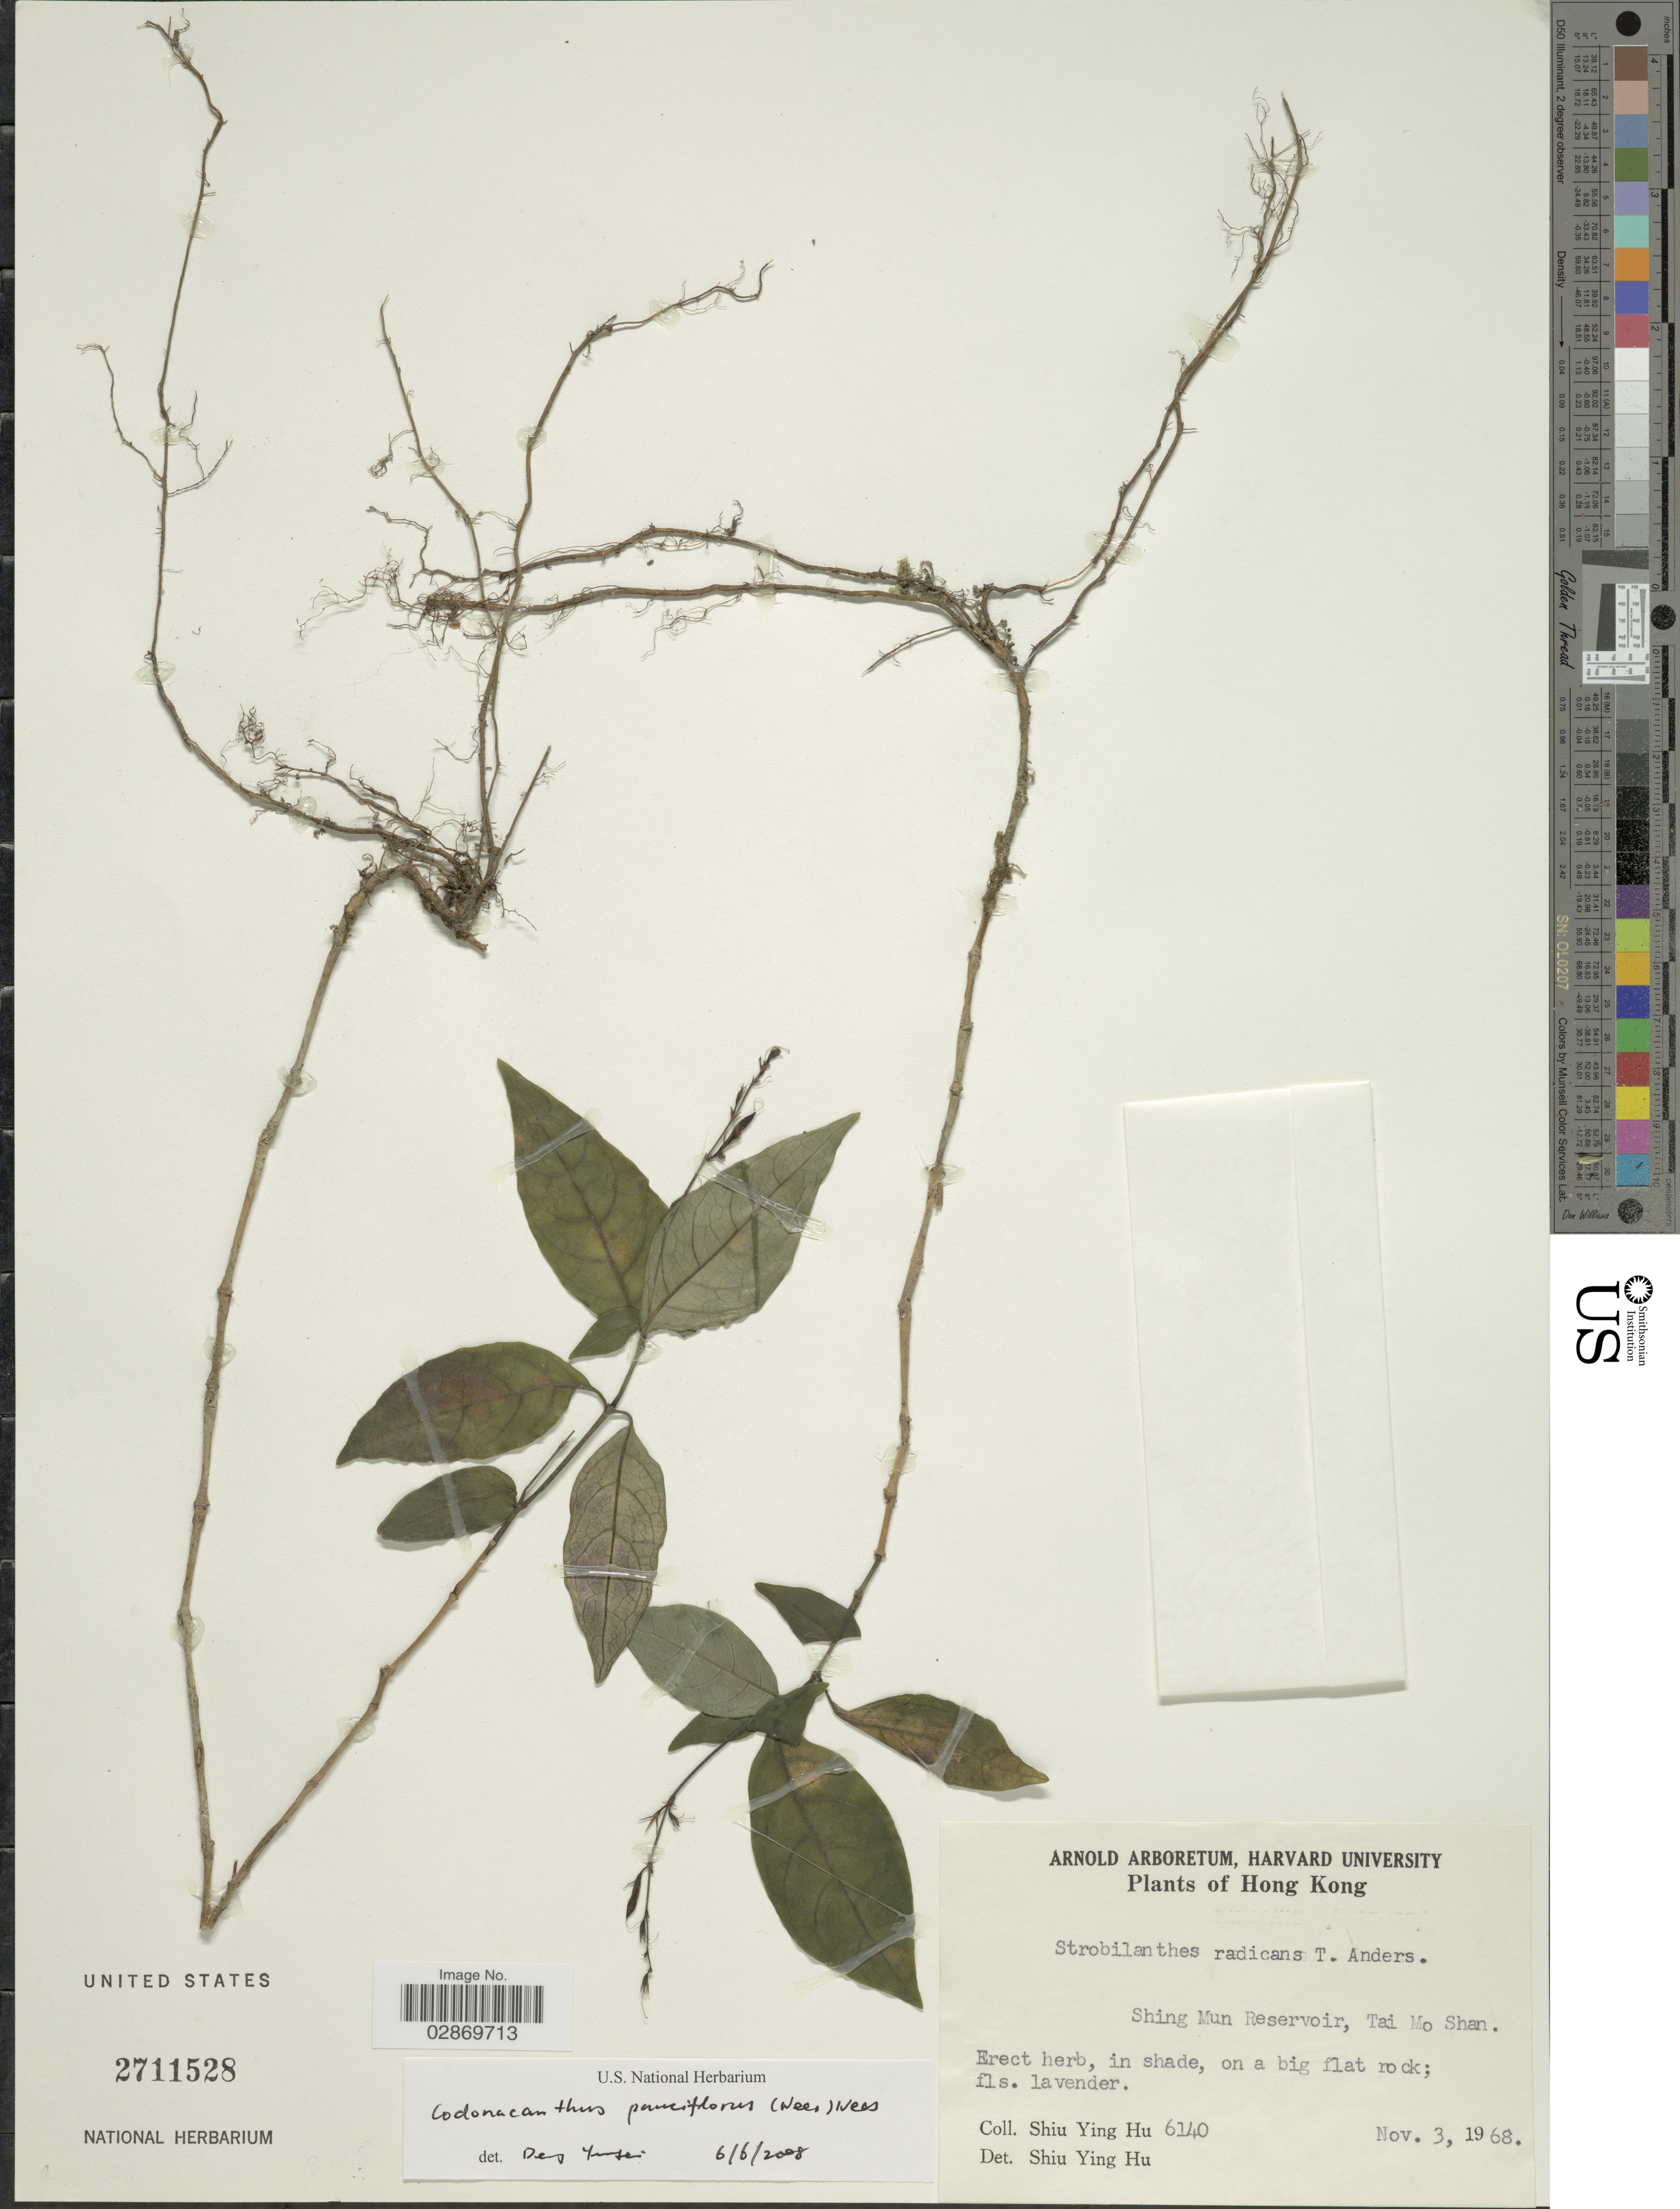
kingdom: Plantae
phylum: Tracheophyta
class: Magnoliopsida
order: Lamiales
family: Acanthaceae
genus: Codonacanthus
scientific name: Codonacanthus pauciflorus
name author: (Nees) Nees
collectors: S. Y. Hu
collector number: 6140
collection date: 1968-11-03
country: China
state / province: Hong Kong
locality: Shing Mun Reservoir, Tai Mo Shan.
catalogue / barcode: US 2711528